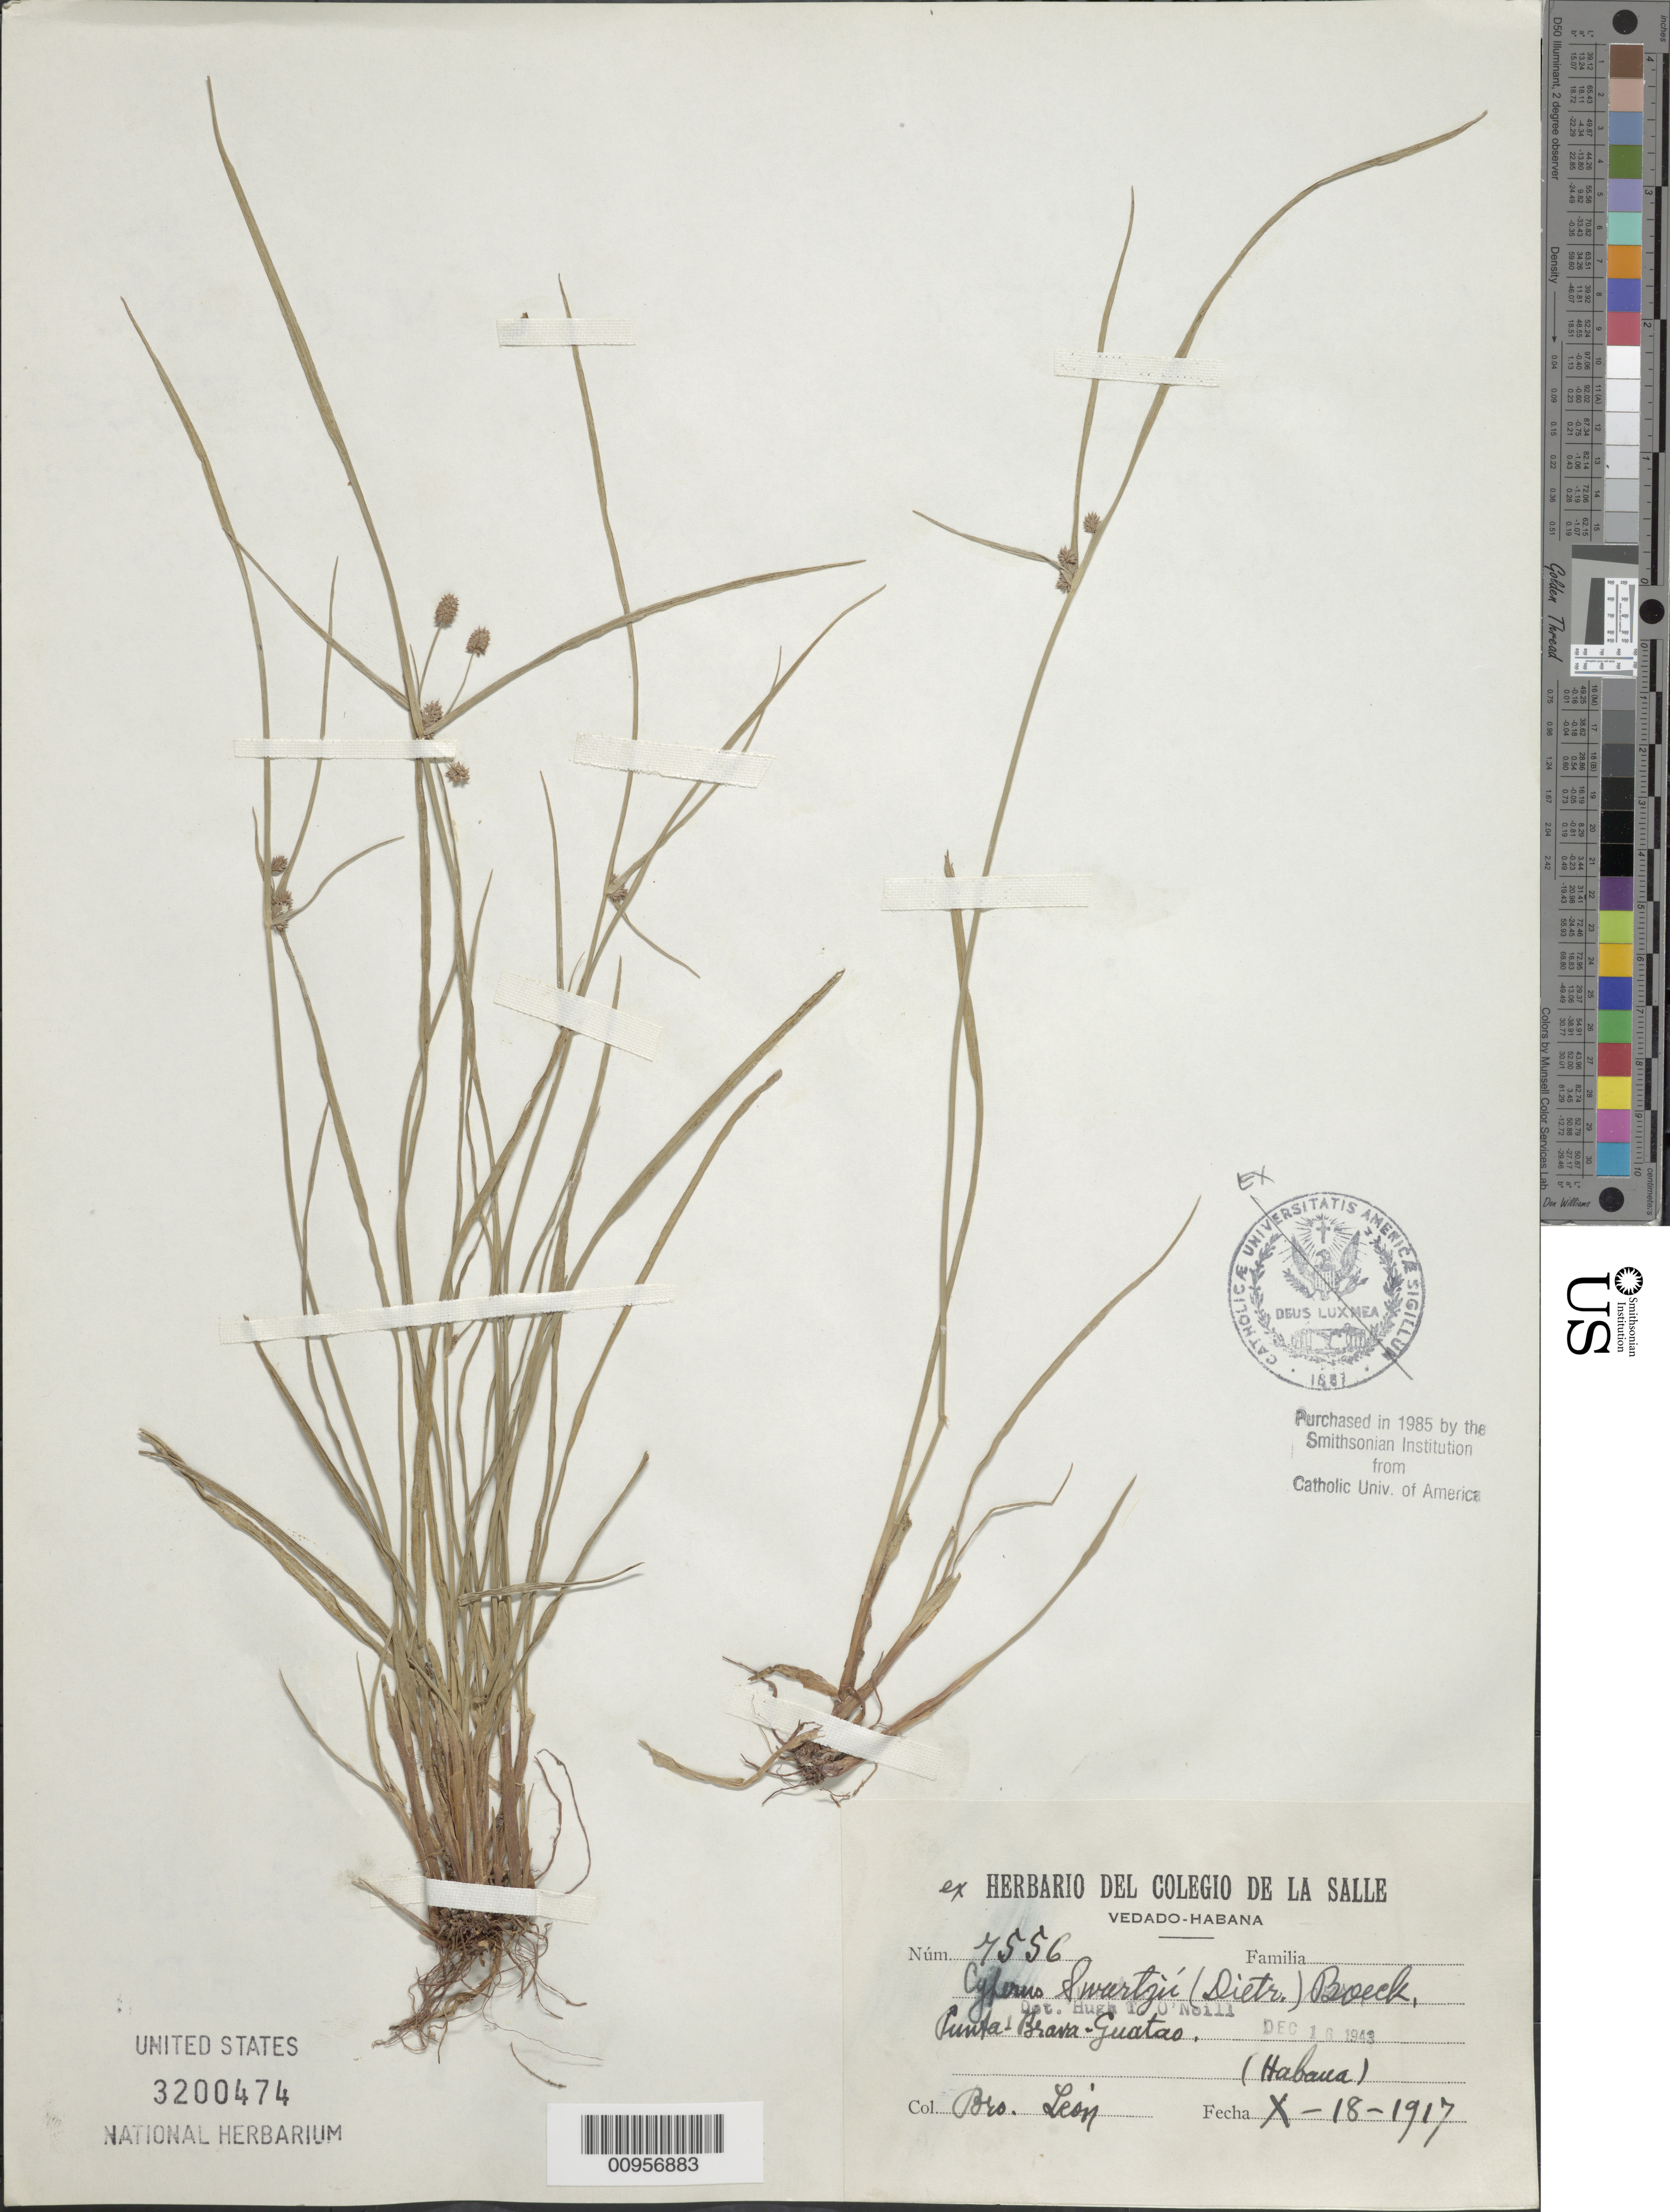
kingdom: Plantae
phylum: Tracheophyta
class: Liliopsida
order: Poales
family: Cyperaceae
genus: Cyperus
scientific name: Cyperus swartzii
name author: (A. Dietr.) Boeckeler ex Kük.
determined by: O'Neill, Hugh T.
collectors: Bro. León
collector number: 7556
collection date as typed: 18 Oct 1917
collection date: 1917-10-18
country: Cuba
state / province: La Habana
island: Cuba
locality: Punta Brava-Guatao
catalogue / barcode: US 3200474